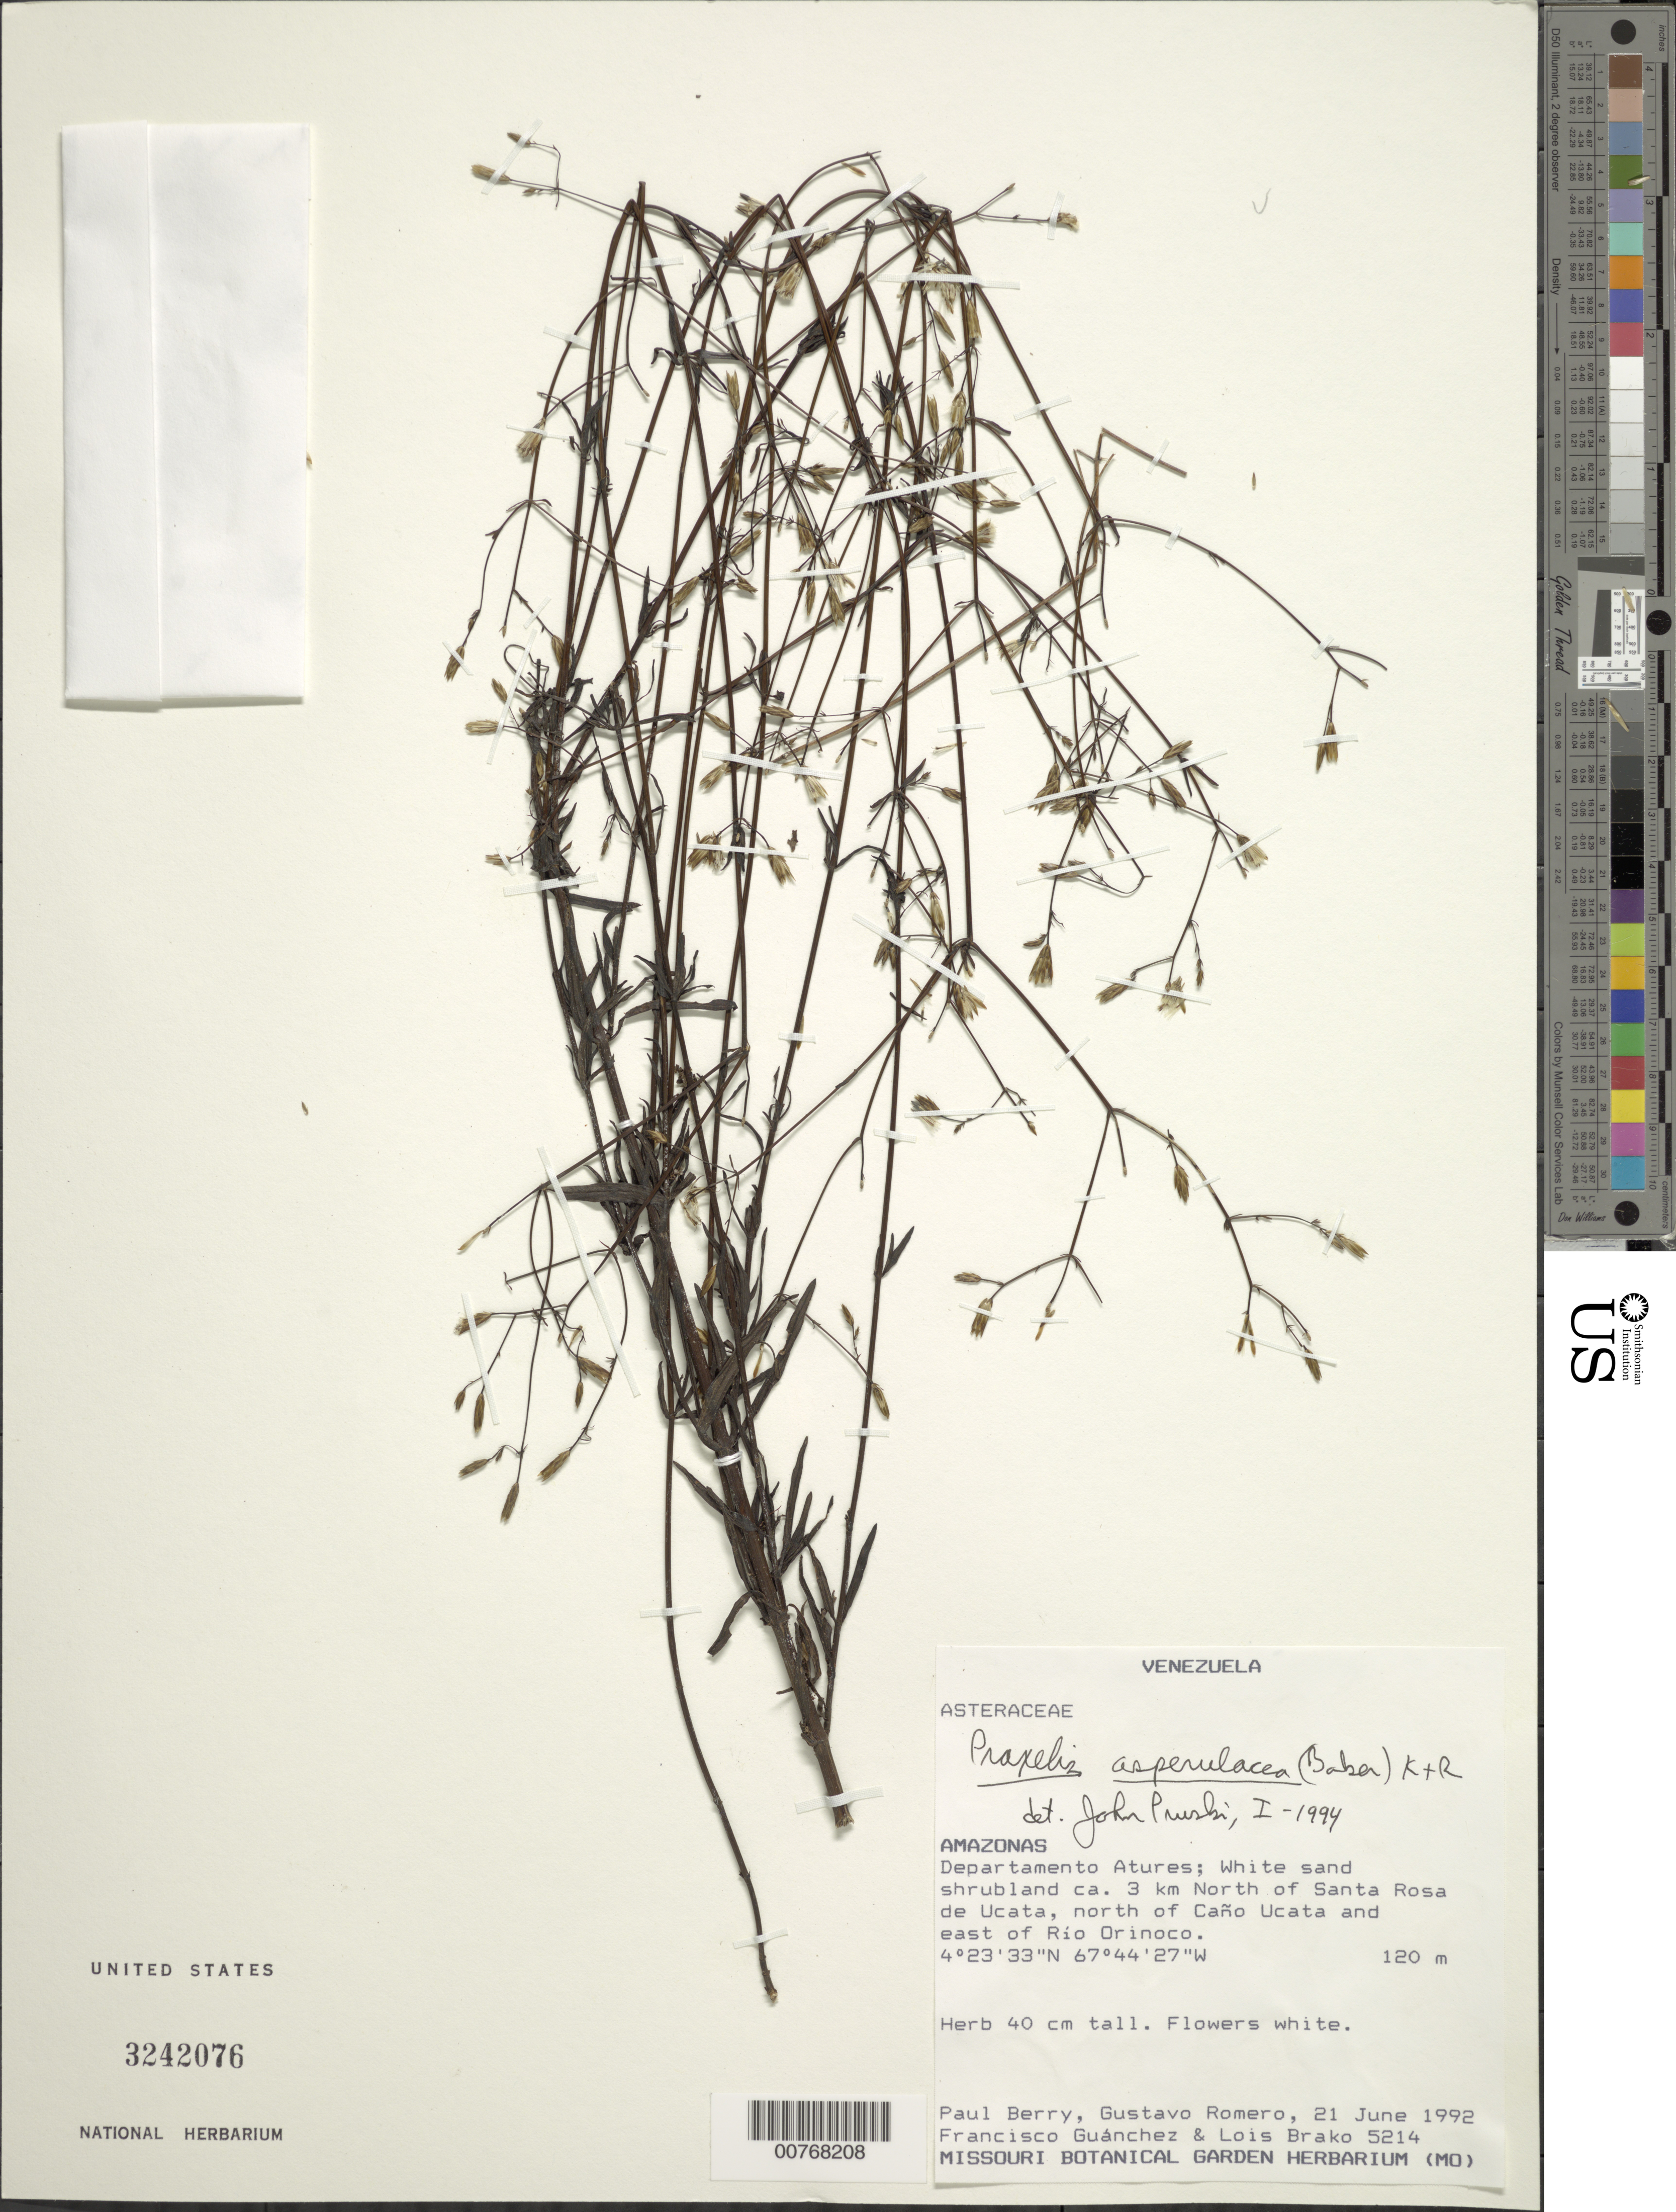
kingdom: Plantae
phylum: Tracheophyta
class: Magnoliopsida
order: Asterales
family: Asteraceae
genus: Praxelis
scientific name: Praxelis asperulacea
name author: (Baker) R.M. King & H. Rob.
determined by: Pruski, J. F.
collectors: P. E. Berry, F. Guánchez M., G. A. Romero & L. Brako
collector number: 5214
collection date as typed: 21-Jun-92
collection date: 1992-06-21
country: Venezuela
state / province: Amazonas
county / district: Atures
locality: Santa Rosa de Ucata, 3 km N of, N of Caño Ucata and E of Río Orinoco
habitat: White sand shrubland ca.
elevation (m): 120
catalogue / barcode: US 3242076